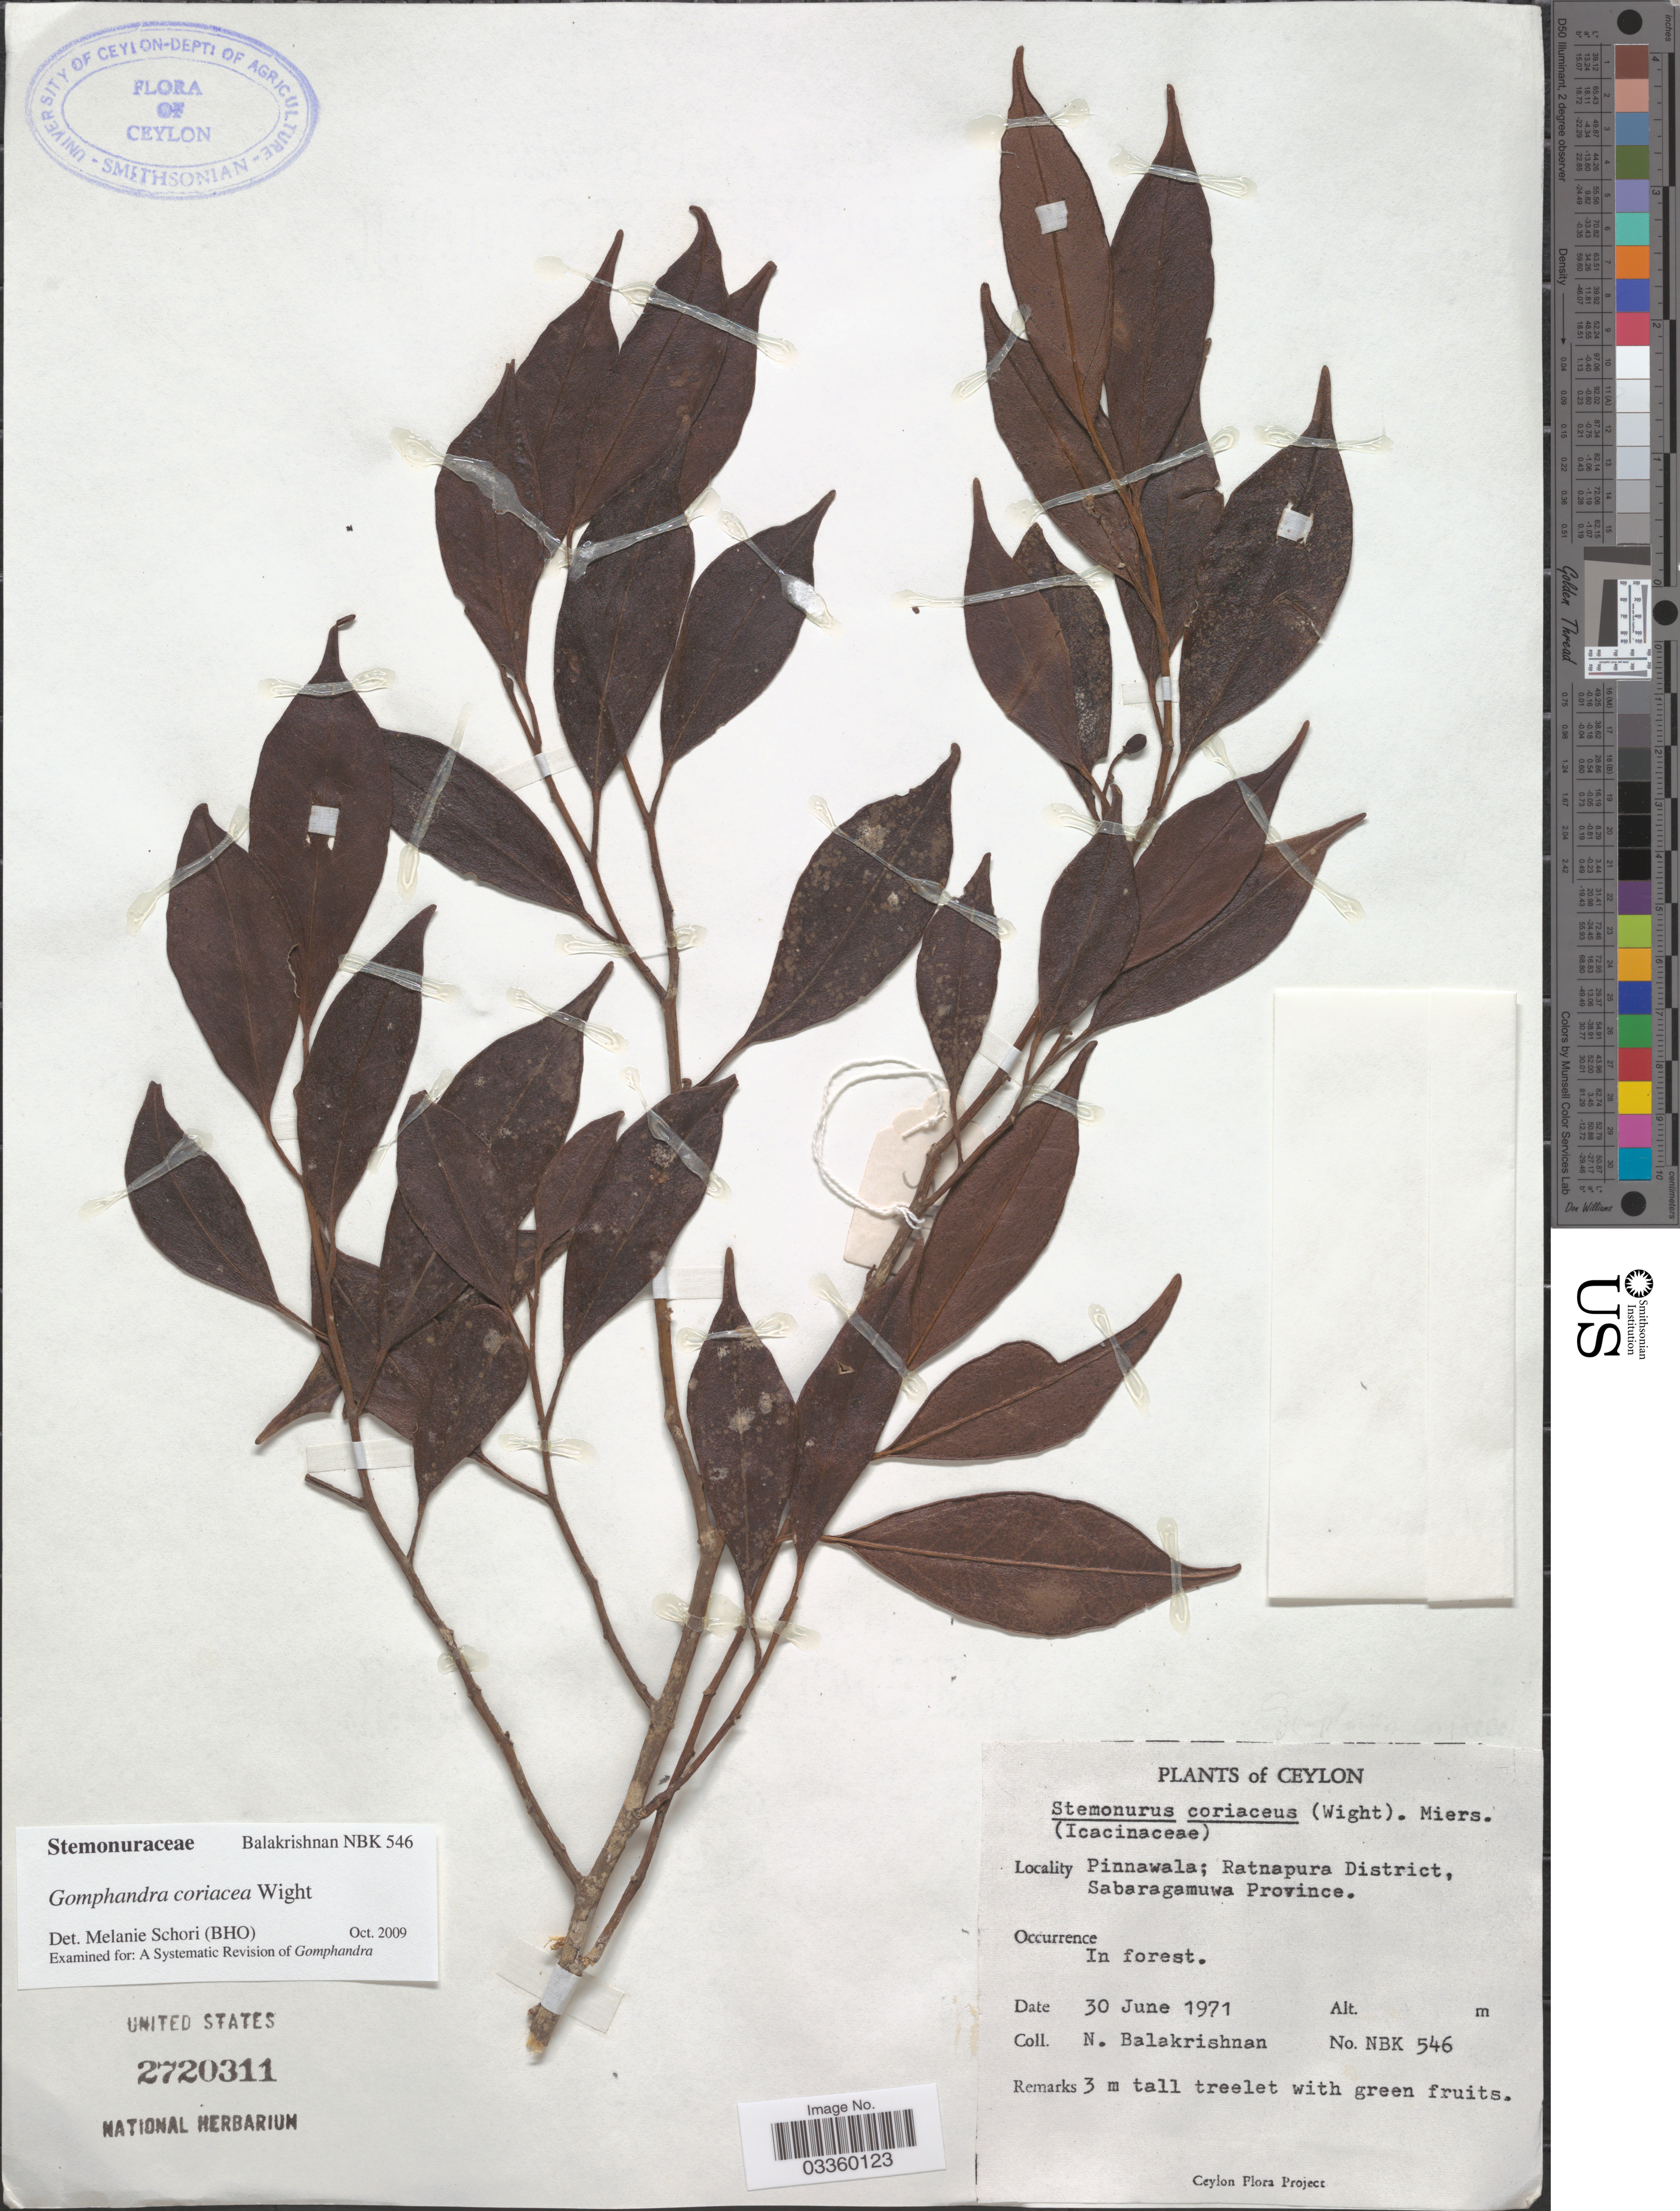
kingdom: Plantae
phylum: Tracheophyta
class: Magnoliopsida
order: Cardiopteridales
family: Stemonuraceae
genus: Gomphandra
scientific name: Gomphandra coriacea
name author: Wight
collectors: N. Balakrishnan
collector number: NBK 546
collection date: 1971-06-30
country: Sri Lanka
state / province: Sabaragamuwa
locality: Ceylon. Pinnawala; Ratnapura District.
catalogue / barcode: US 2720311